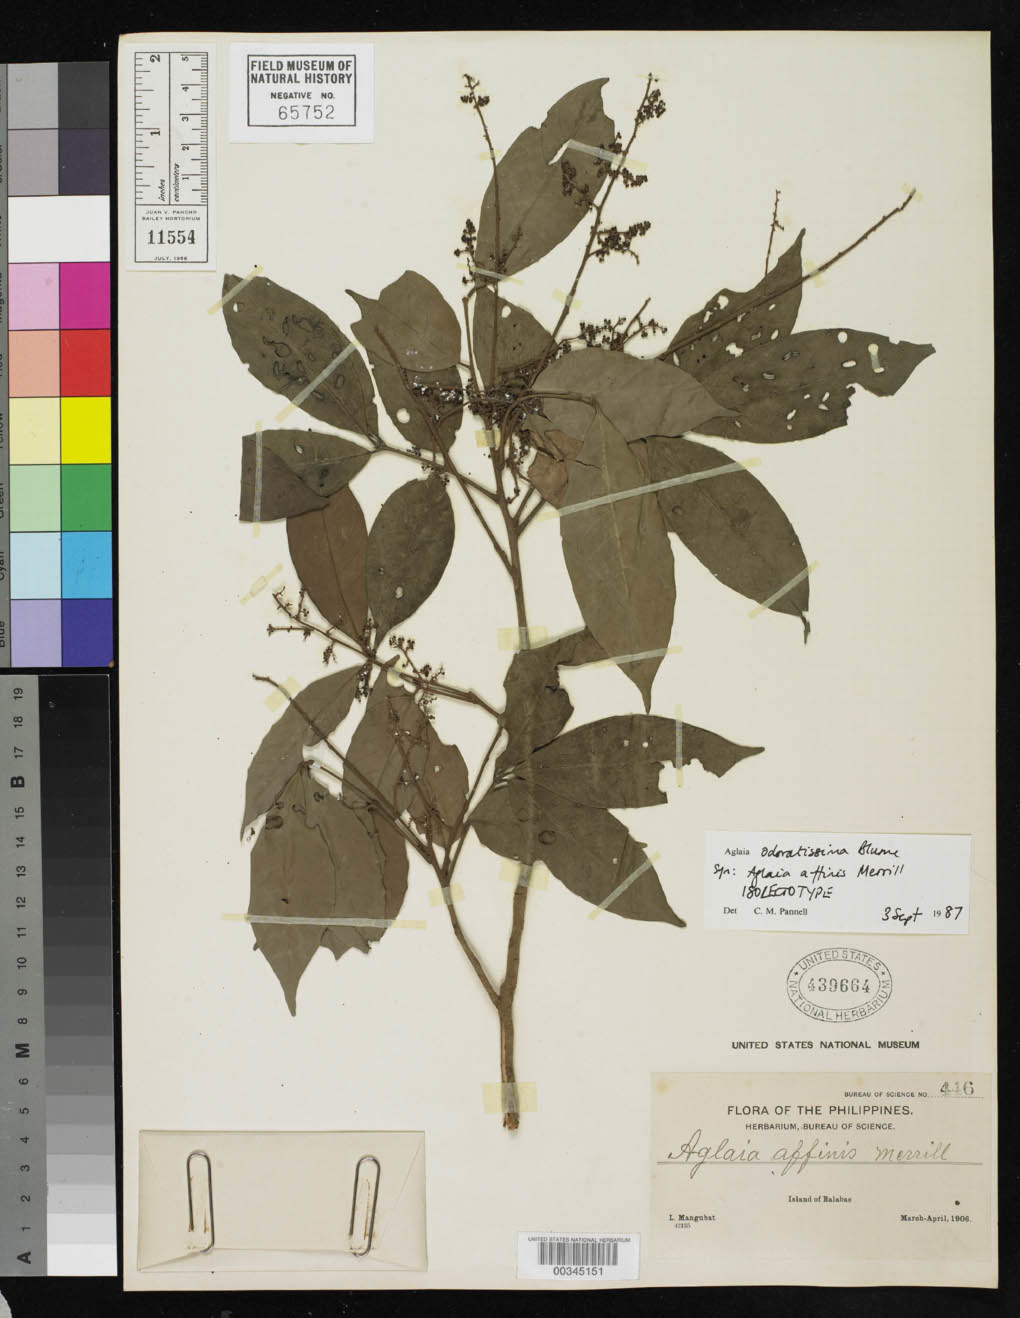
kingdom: Plantae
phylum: Tracheophyta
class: Magnoliopsida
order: Sapindales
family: Meliaceae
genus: Aglaia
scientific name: Aglaia affinis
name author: Merr.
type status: Isolectotype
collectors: L. Mangubat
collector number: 446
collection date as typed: Mar 1906 to -- Apr 1906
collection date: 1906-03/1906-04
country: Philippines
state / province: Mimaropa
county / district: Palawan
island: Balabac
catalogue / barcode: US 439664